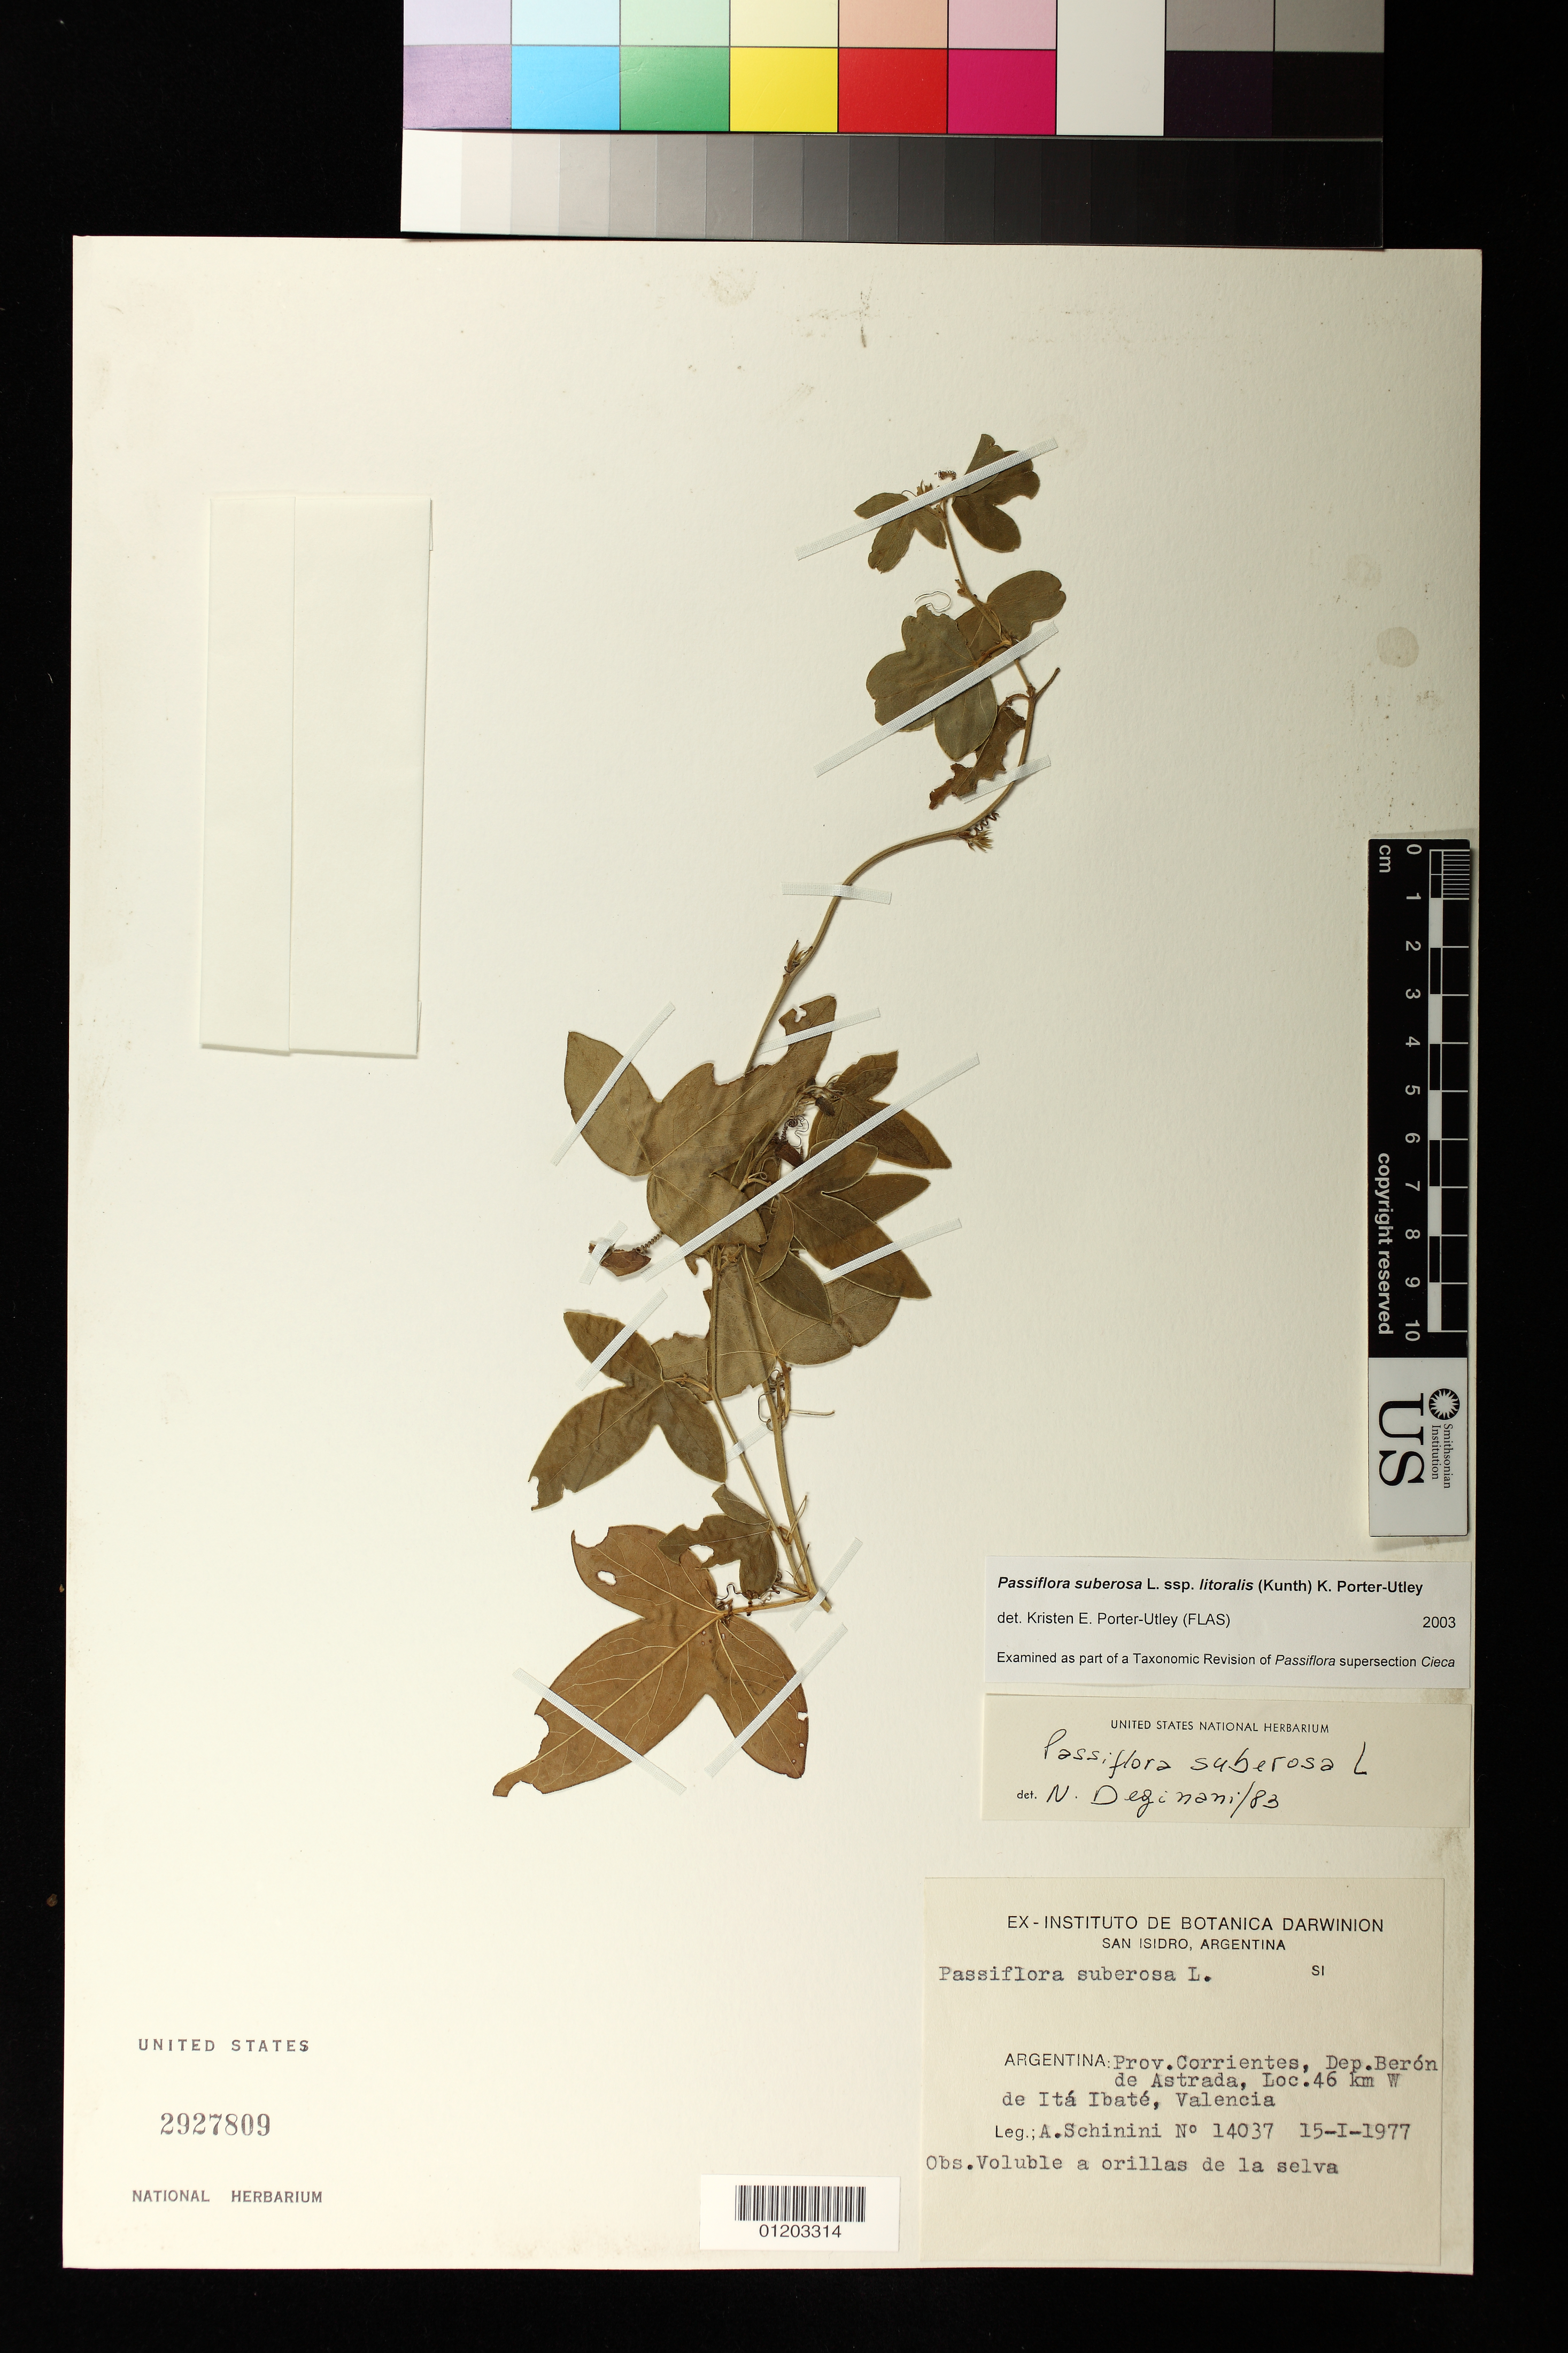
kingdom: Plantae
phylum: Tracheophyta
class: Magnoliopsida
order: Malpighiales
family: Passifloraceae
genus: Passiflora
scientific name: Passiflora suberosa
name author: L.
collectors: A. Schinini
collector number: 14037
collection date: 1977-01-15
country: Argentina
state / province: Corrientes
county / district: Beron de Astrada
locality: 46 km W de Ita Ibate, Valencia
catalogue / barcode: US 2927809